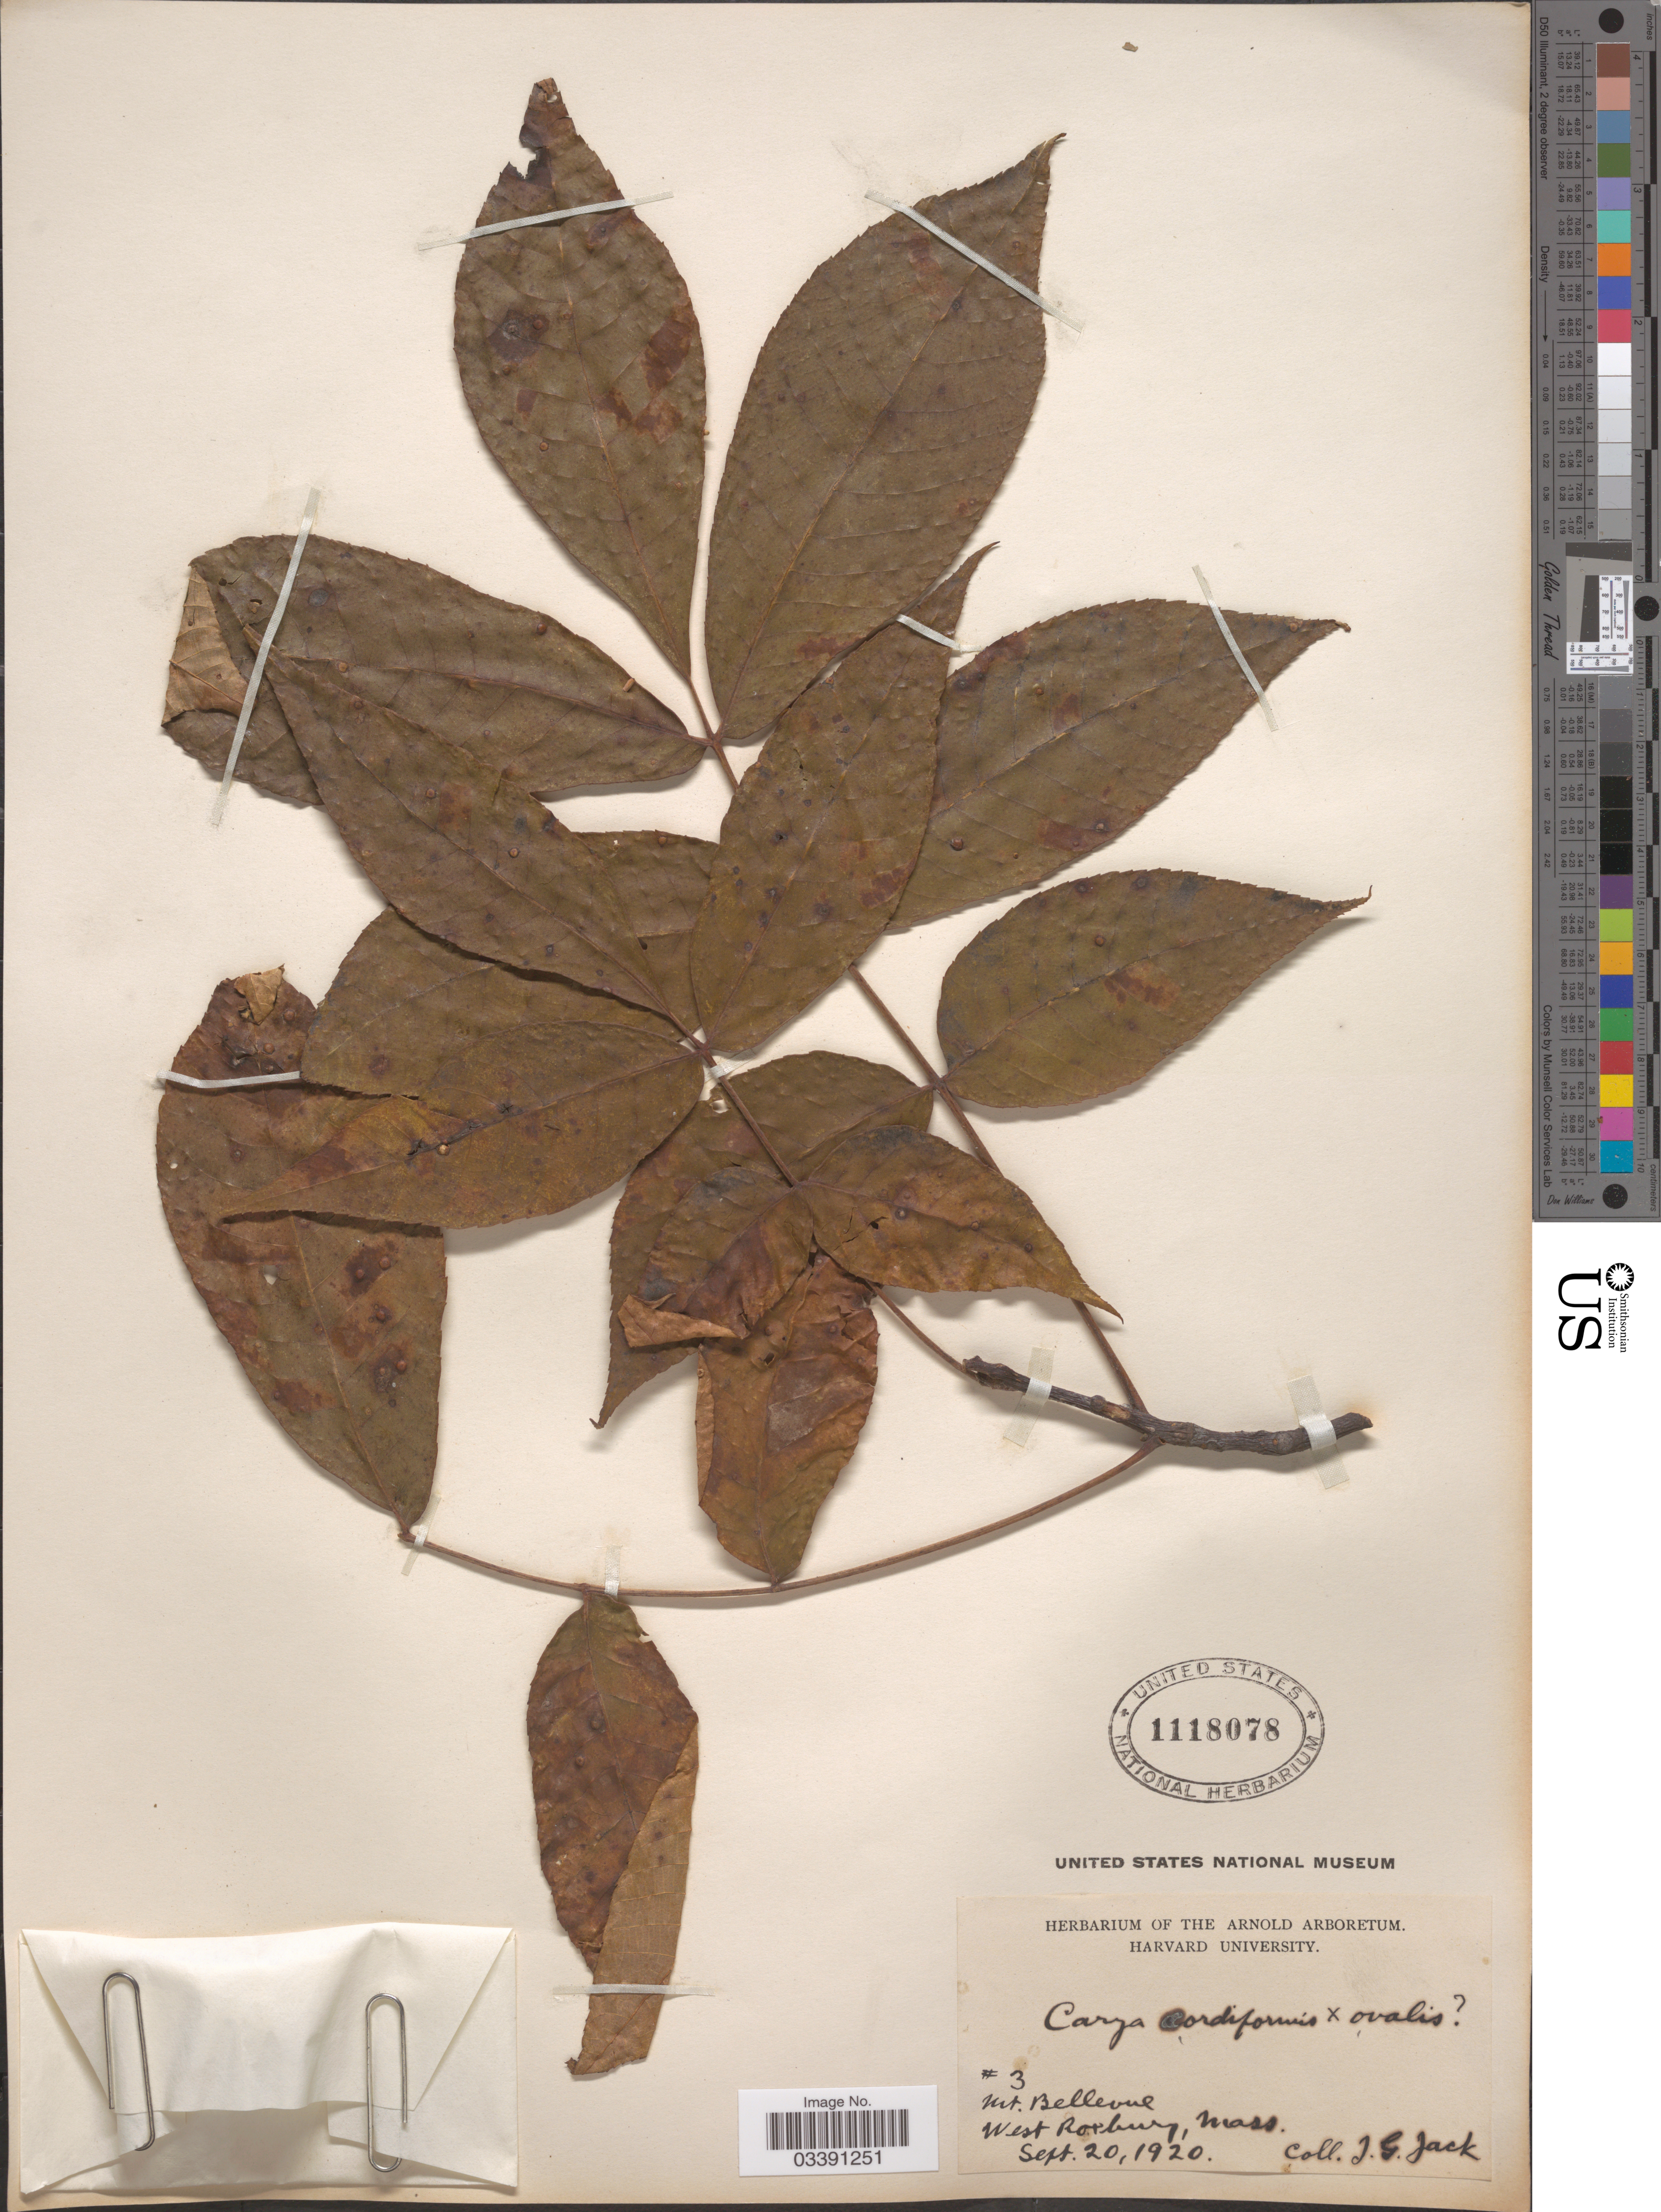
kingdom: Plantae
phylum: Tracheophyta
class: Magnoliopsida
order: Fagales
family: Juglandaceae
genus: Carya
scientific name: Carya cordiformis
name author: (Wangenh.) K. Koch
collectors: J. G. Jack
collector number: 3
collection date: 1920-09-20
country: United States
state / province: Massachusetts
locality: Mt. Bellevue. West Roxbury.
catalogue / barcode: US 1118078